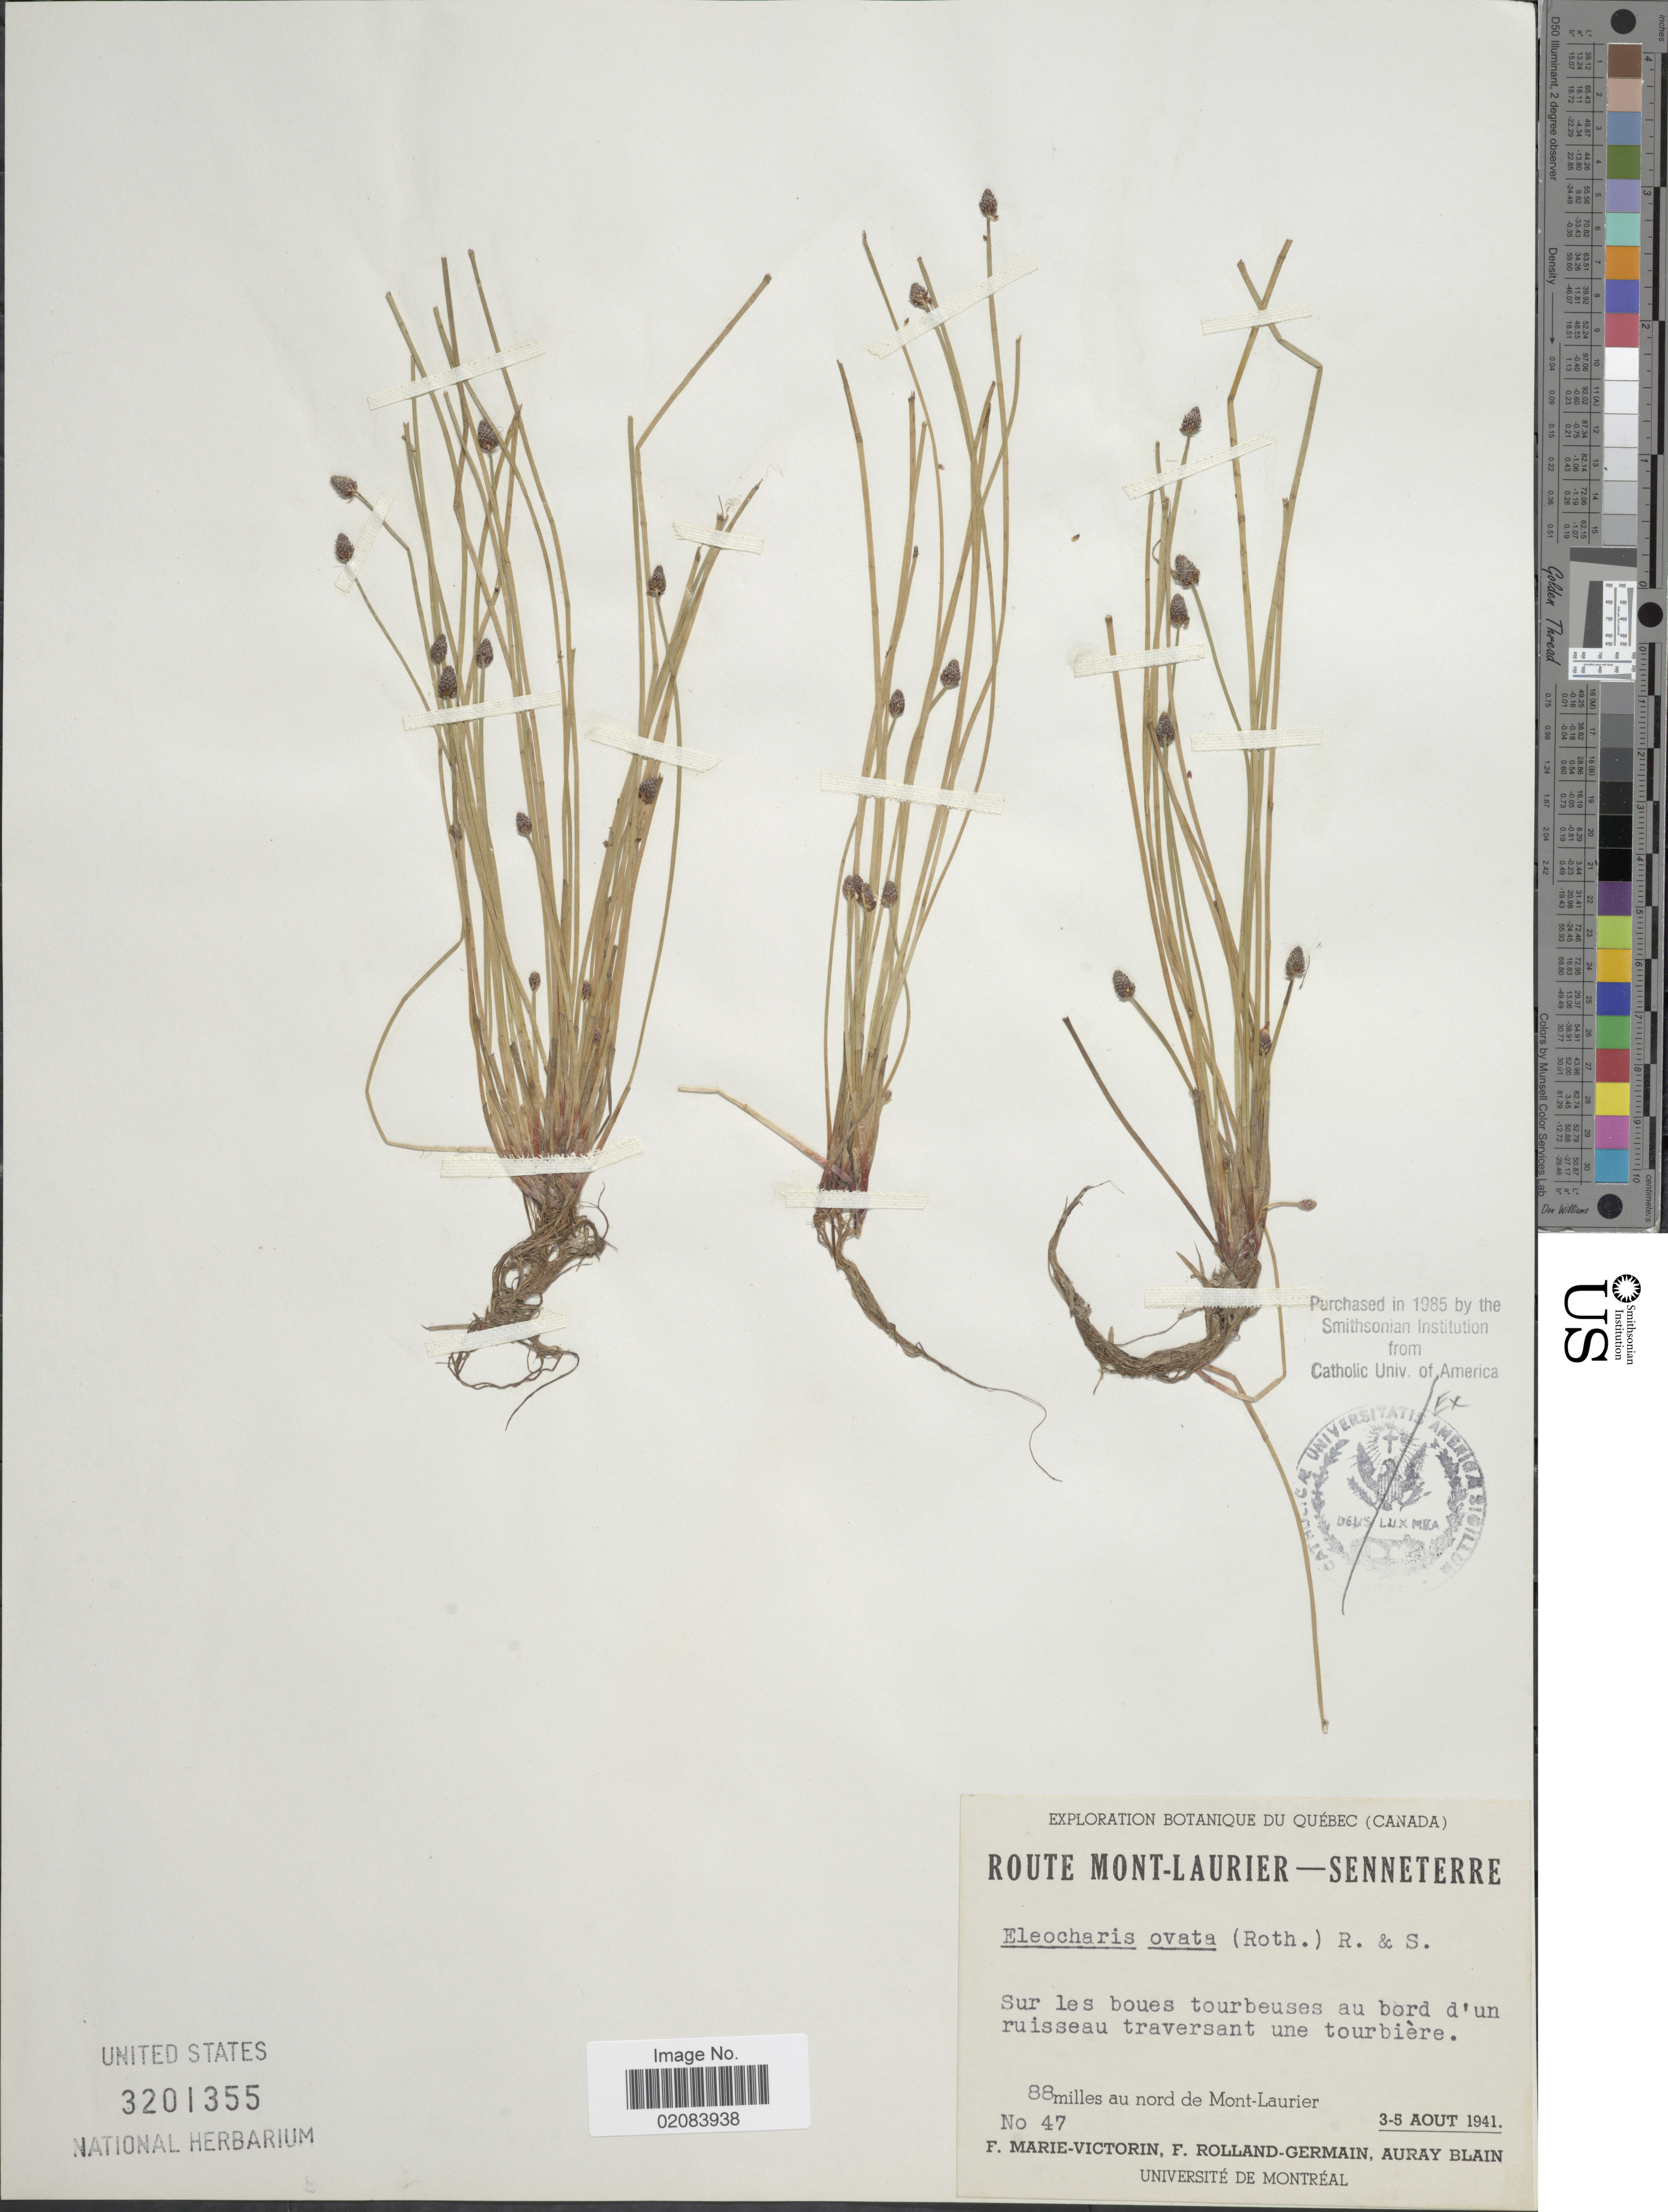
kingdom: Plantae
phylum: Tracheophyta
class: Liliopsida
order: Poales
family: Cyperaceae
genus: Eleocharis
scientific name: Eleocharis ovata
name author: (Roth) Roem. & Schult.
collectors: F. Marie-Victorin, Rolland-Germain & A. Blain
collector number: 47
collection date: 1941-08-03/1941-08-05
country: Canada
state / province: Quebec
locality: Route Mont-Laurier - Senneterre. 88 miles au nord de Mont-Laurier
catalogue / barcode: US 3201355